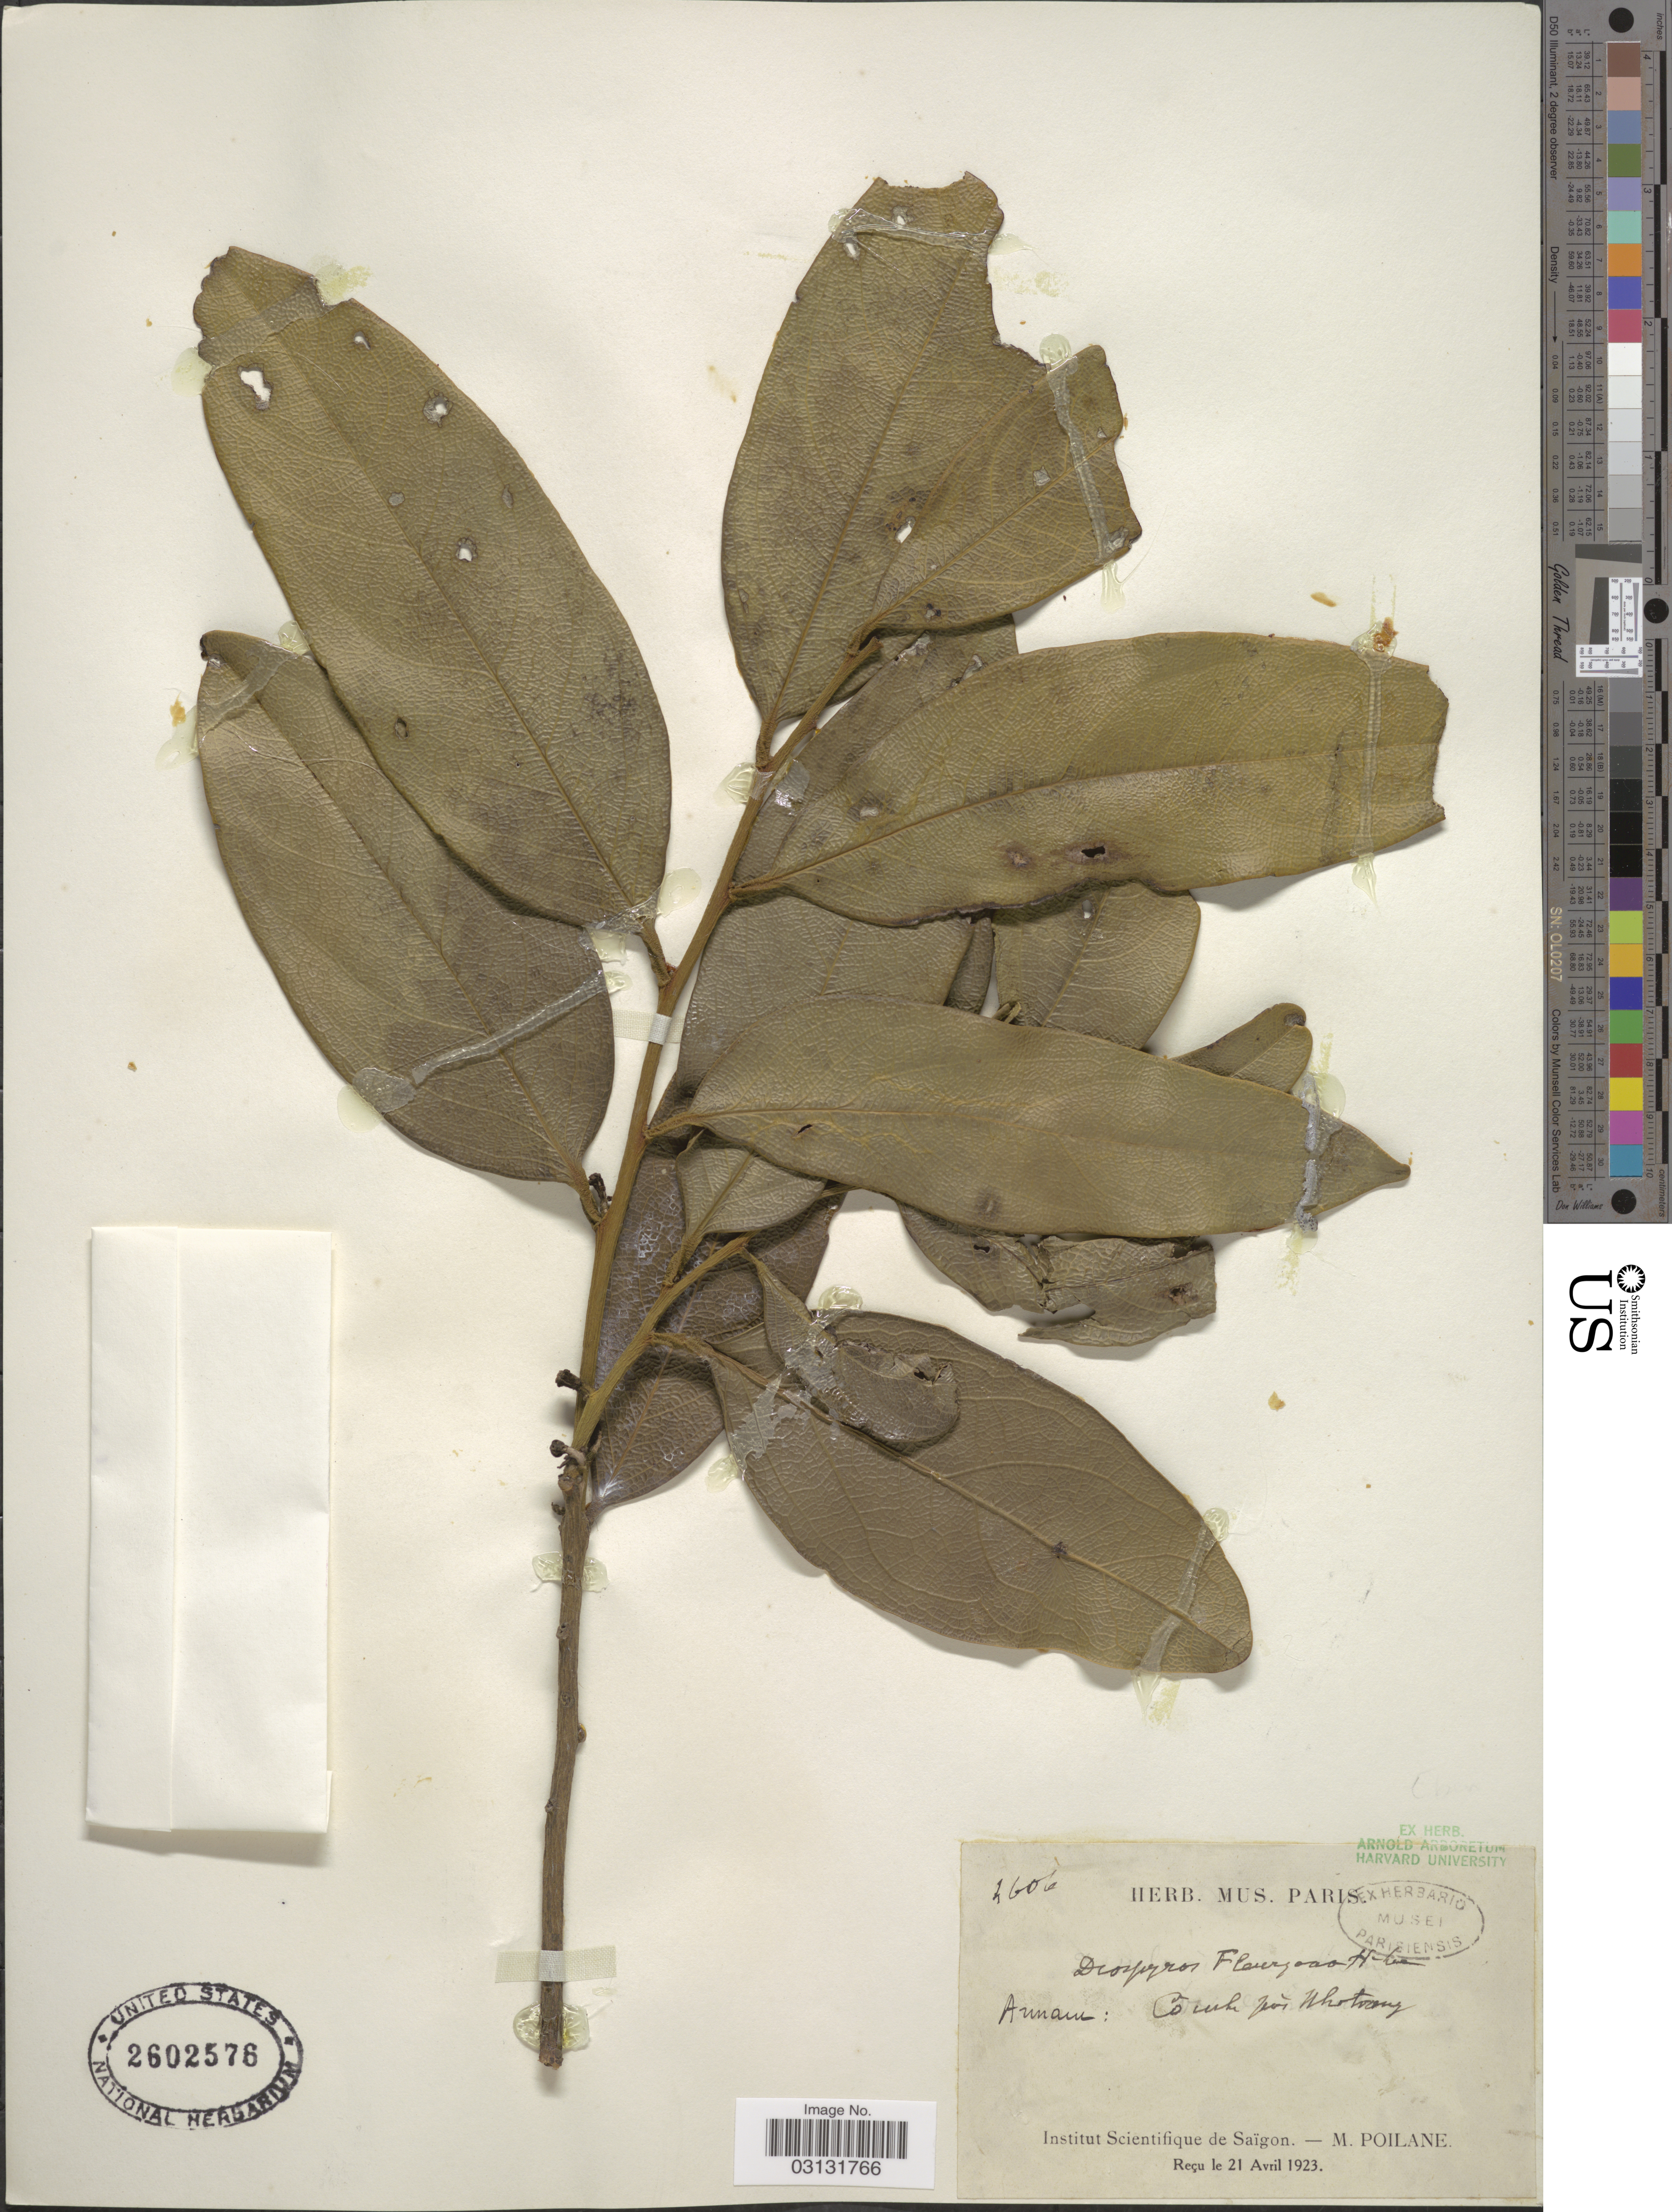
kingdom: Plantae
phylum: Tracheophyta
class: Magnoliopsida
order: Ericales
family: Ebenaceae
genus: Diospyros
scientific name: Diospyros fleuryana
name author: A. Chev. ex Lecomte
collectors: M. Poilane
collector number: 2606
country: Vietnam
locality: Annam: Coruh prés Nhatrang. [interpreted]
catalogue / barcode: US 2602576